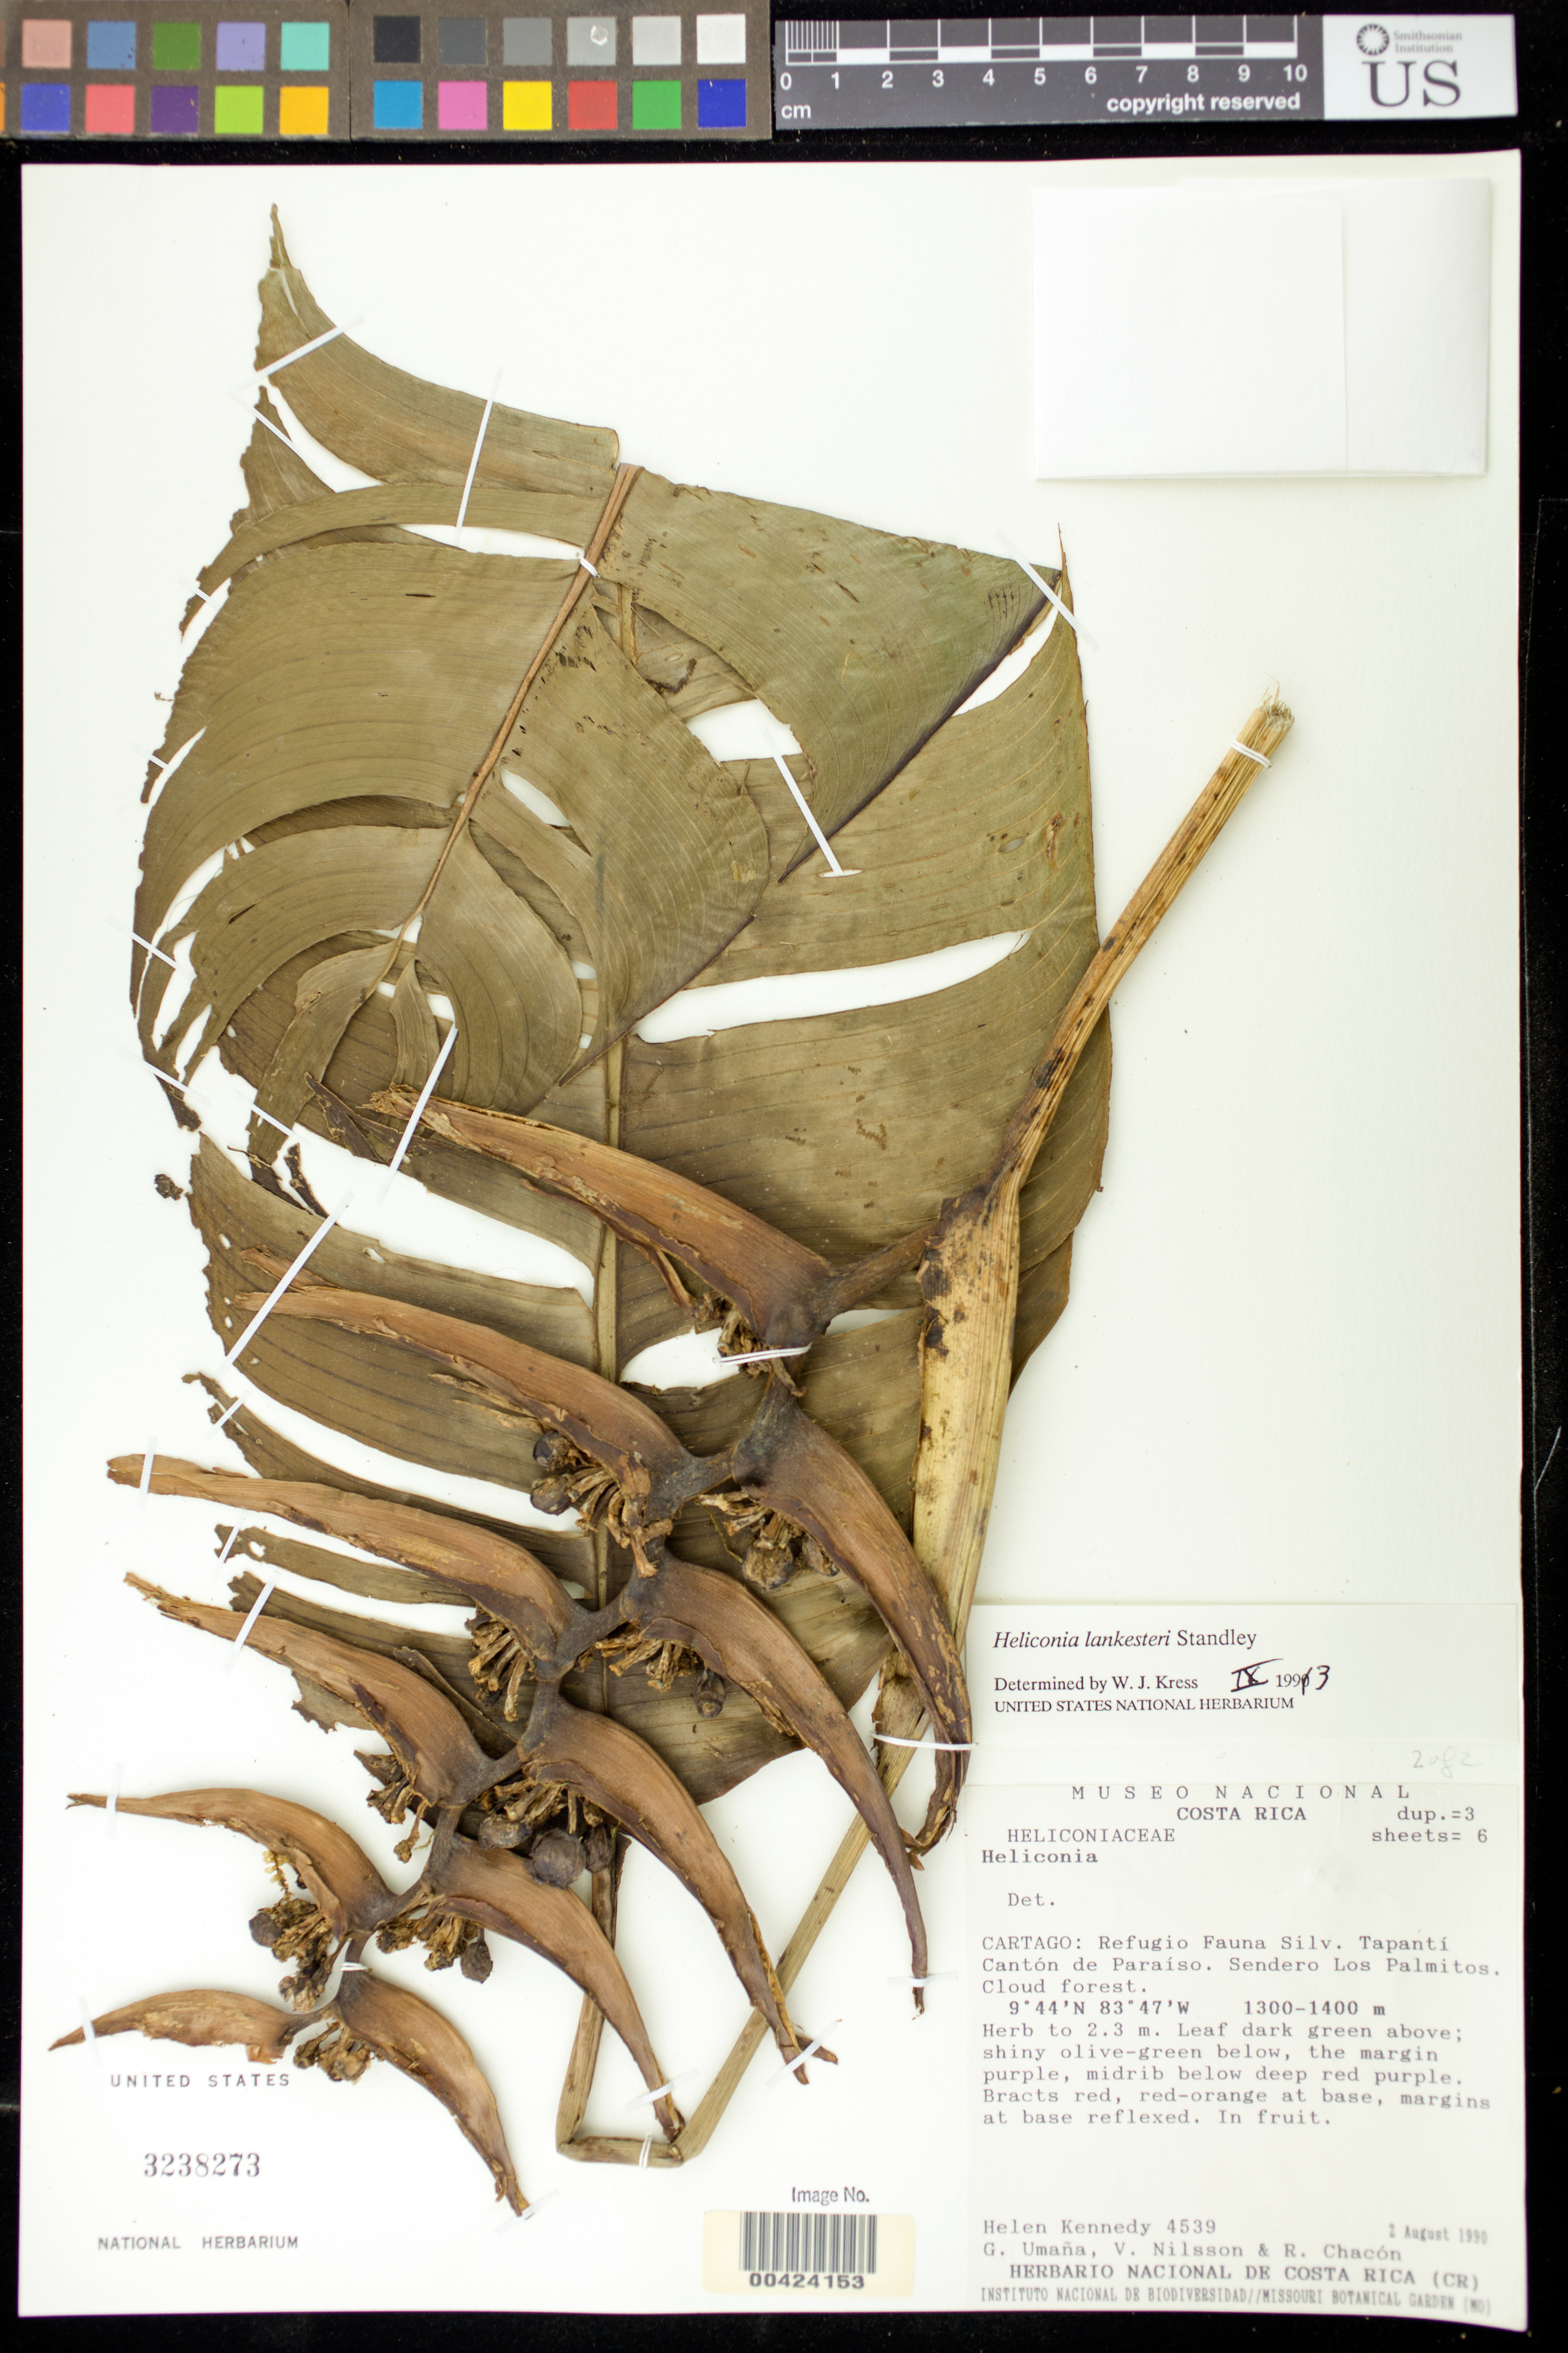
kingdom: Plantae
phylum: Tracheophyta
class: Liliopsida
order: Zingiberales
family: Heliconiaceae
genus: Heliconia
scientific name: Heliconia lankesteri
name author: Standl.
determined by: Kress, W. J., (US), Smithsonian Institution - National Museum of Natural History (UNITED STATES)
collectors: H. Kennedy, G. M. Umaña D., V. Nilsson & R. Chacon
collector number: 4539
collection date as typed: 02 Aug 1990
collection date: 1990-08-02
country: Costa Rica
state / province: Cartago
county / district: Paraíso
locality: Refugio fauna silv.; tapanti; canton de paraiso; sendero los palmitos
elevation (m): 1300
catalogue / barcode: US 3238273